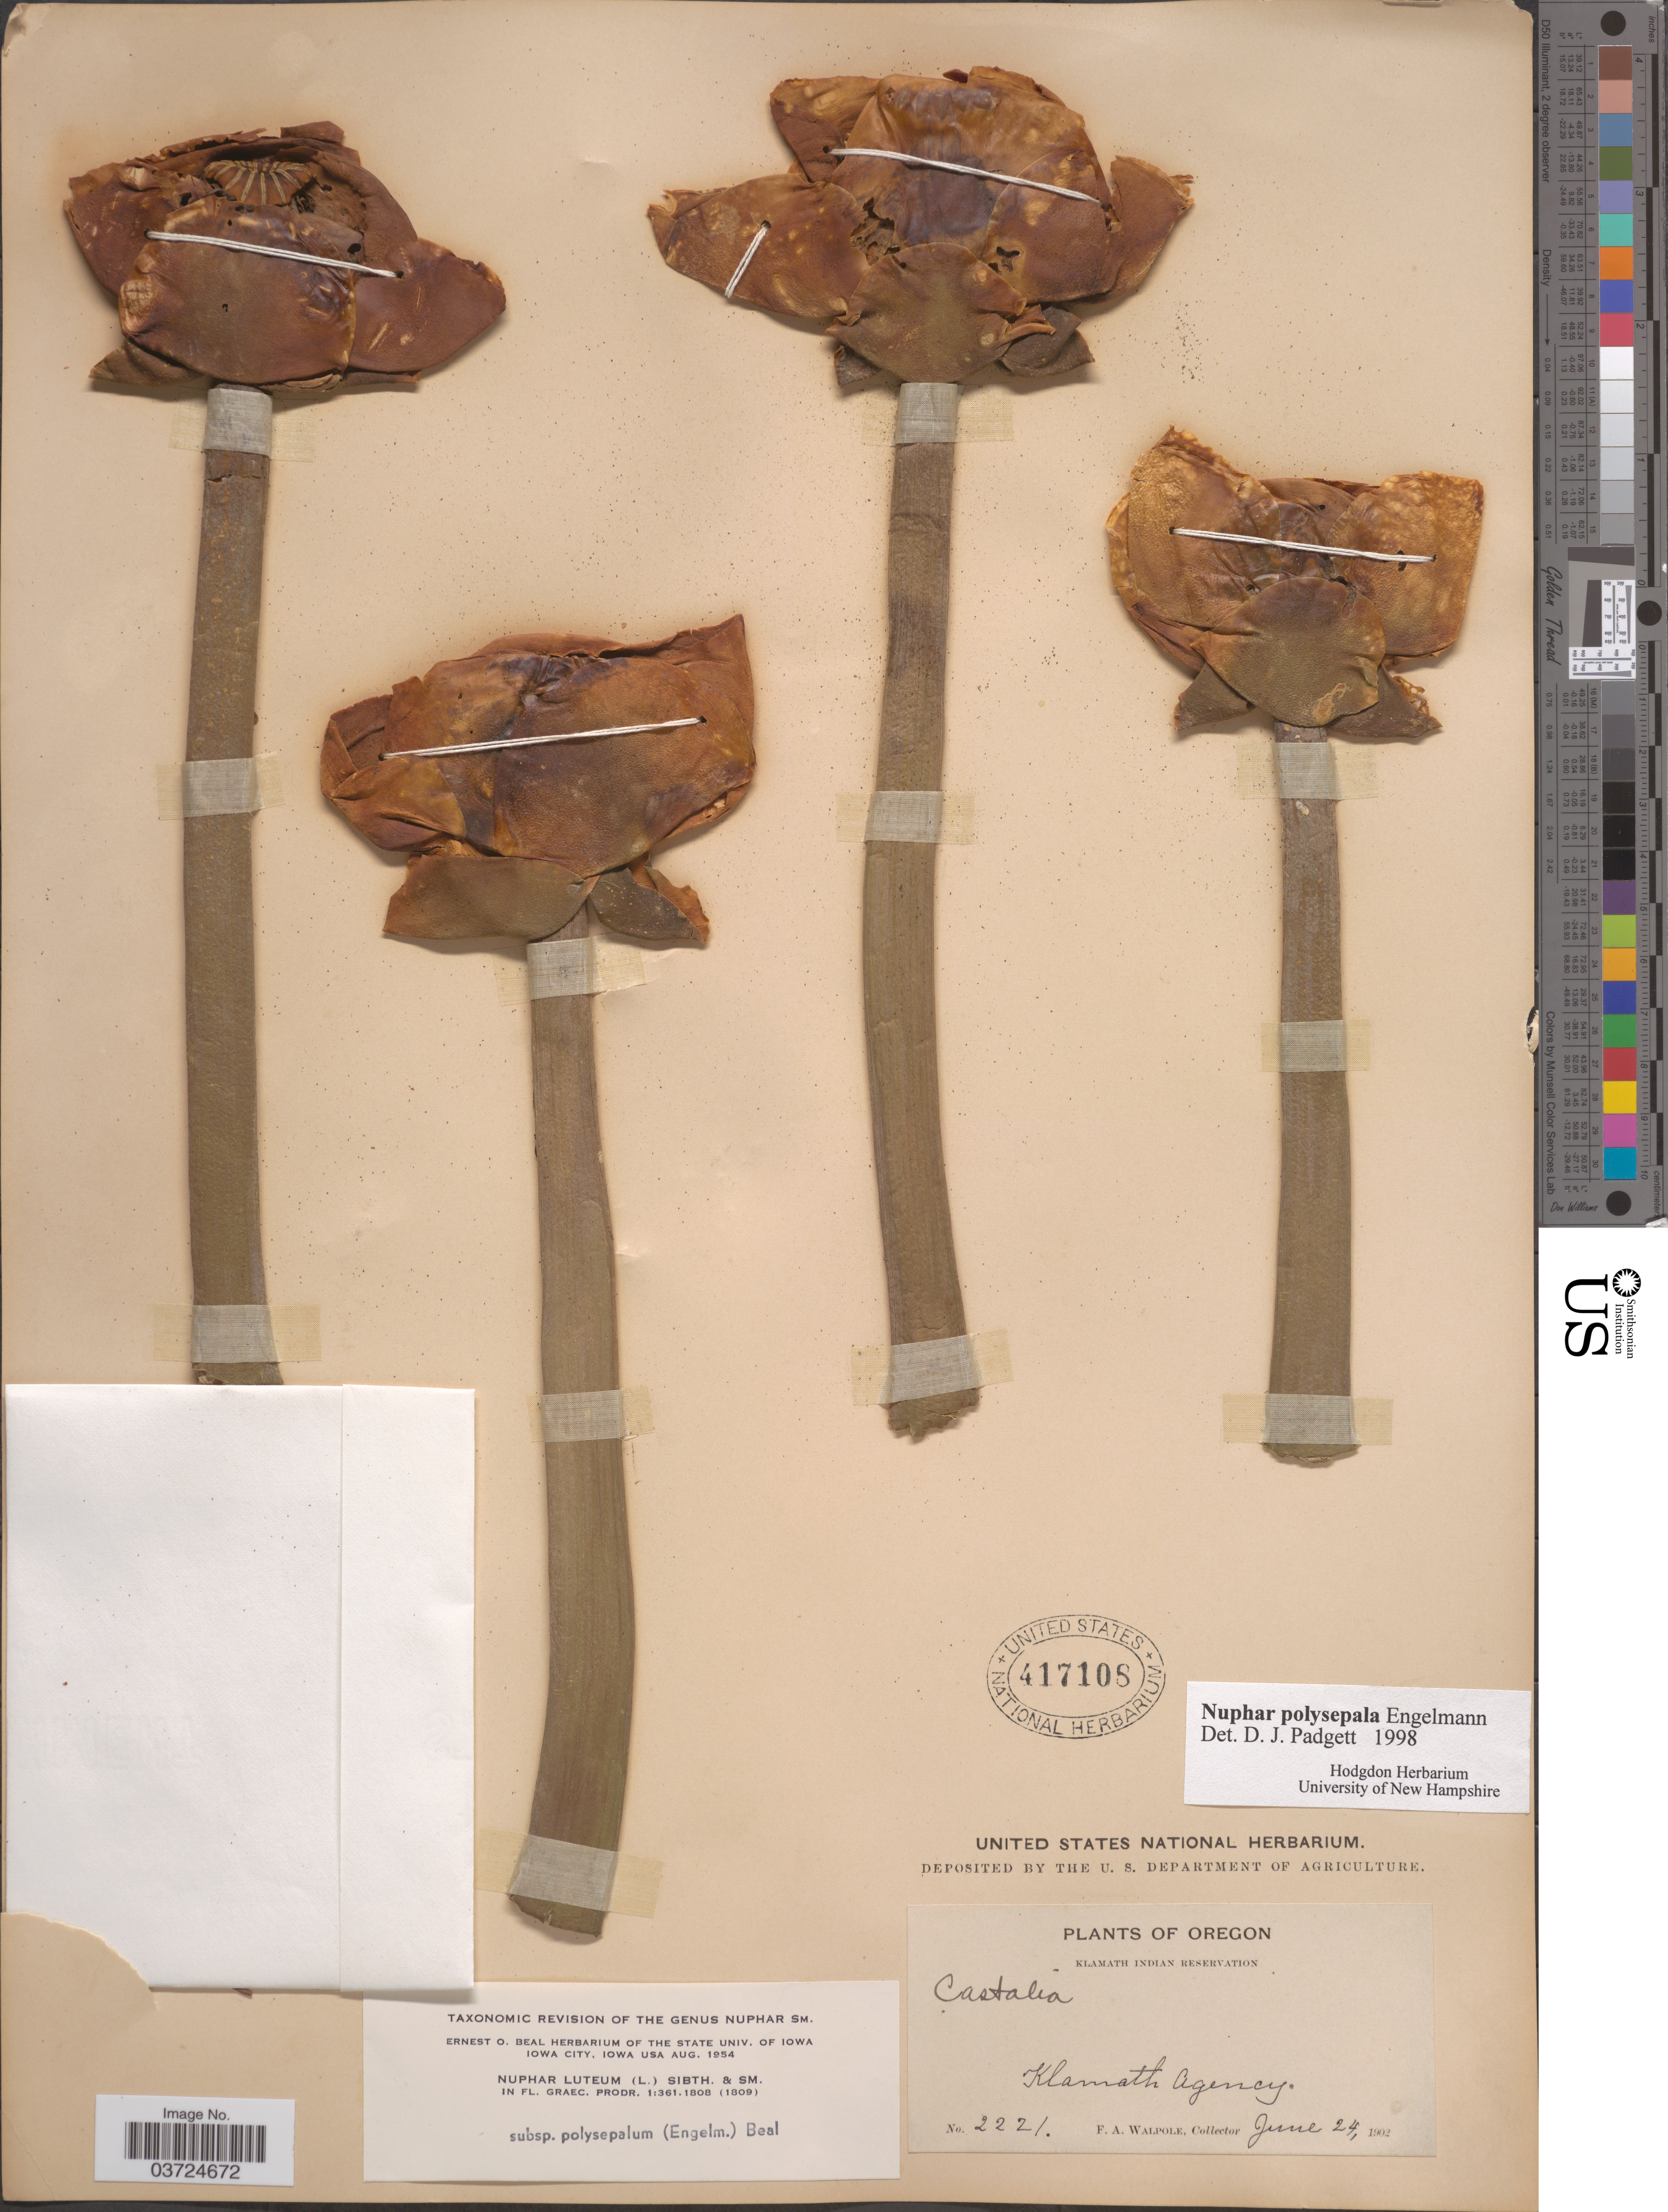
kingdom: Plantae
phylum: Tracheophyta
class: Magnoliopsida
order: Nymphaeales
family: Nymphaeaceae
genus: Nuphar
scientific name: Nuphar polysepala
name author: Englem.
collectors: F. Walpole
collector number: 2221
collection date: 1902-06-24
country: United States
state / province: Oregon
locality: Klamath Indian Reservation. Klamath Agency.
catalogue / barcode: US 417108